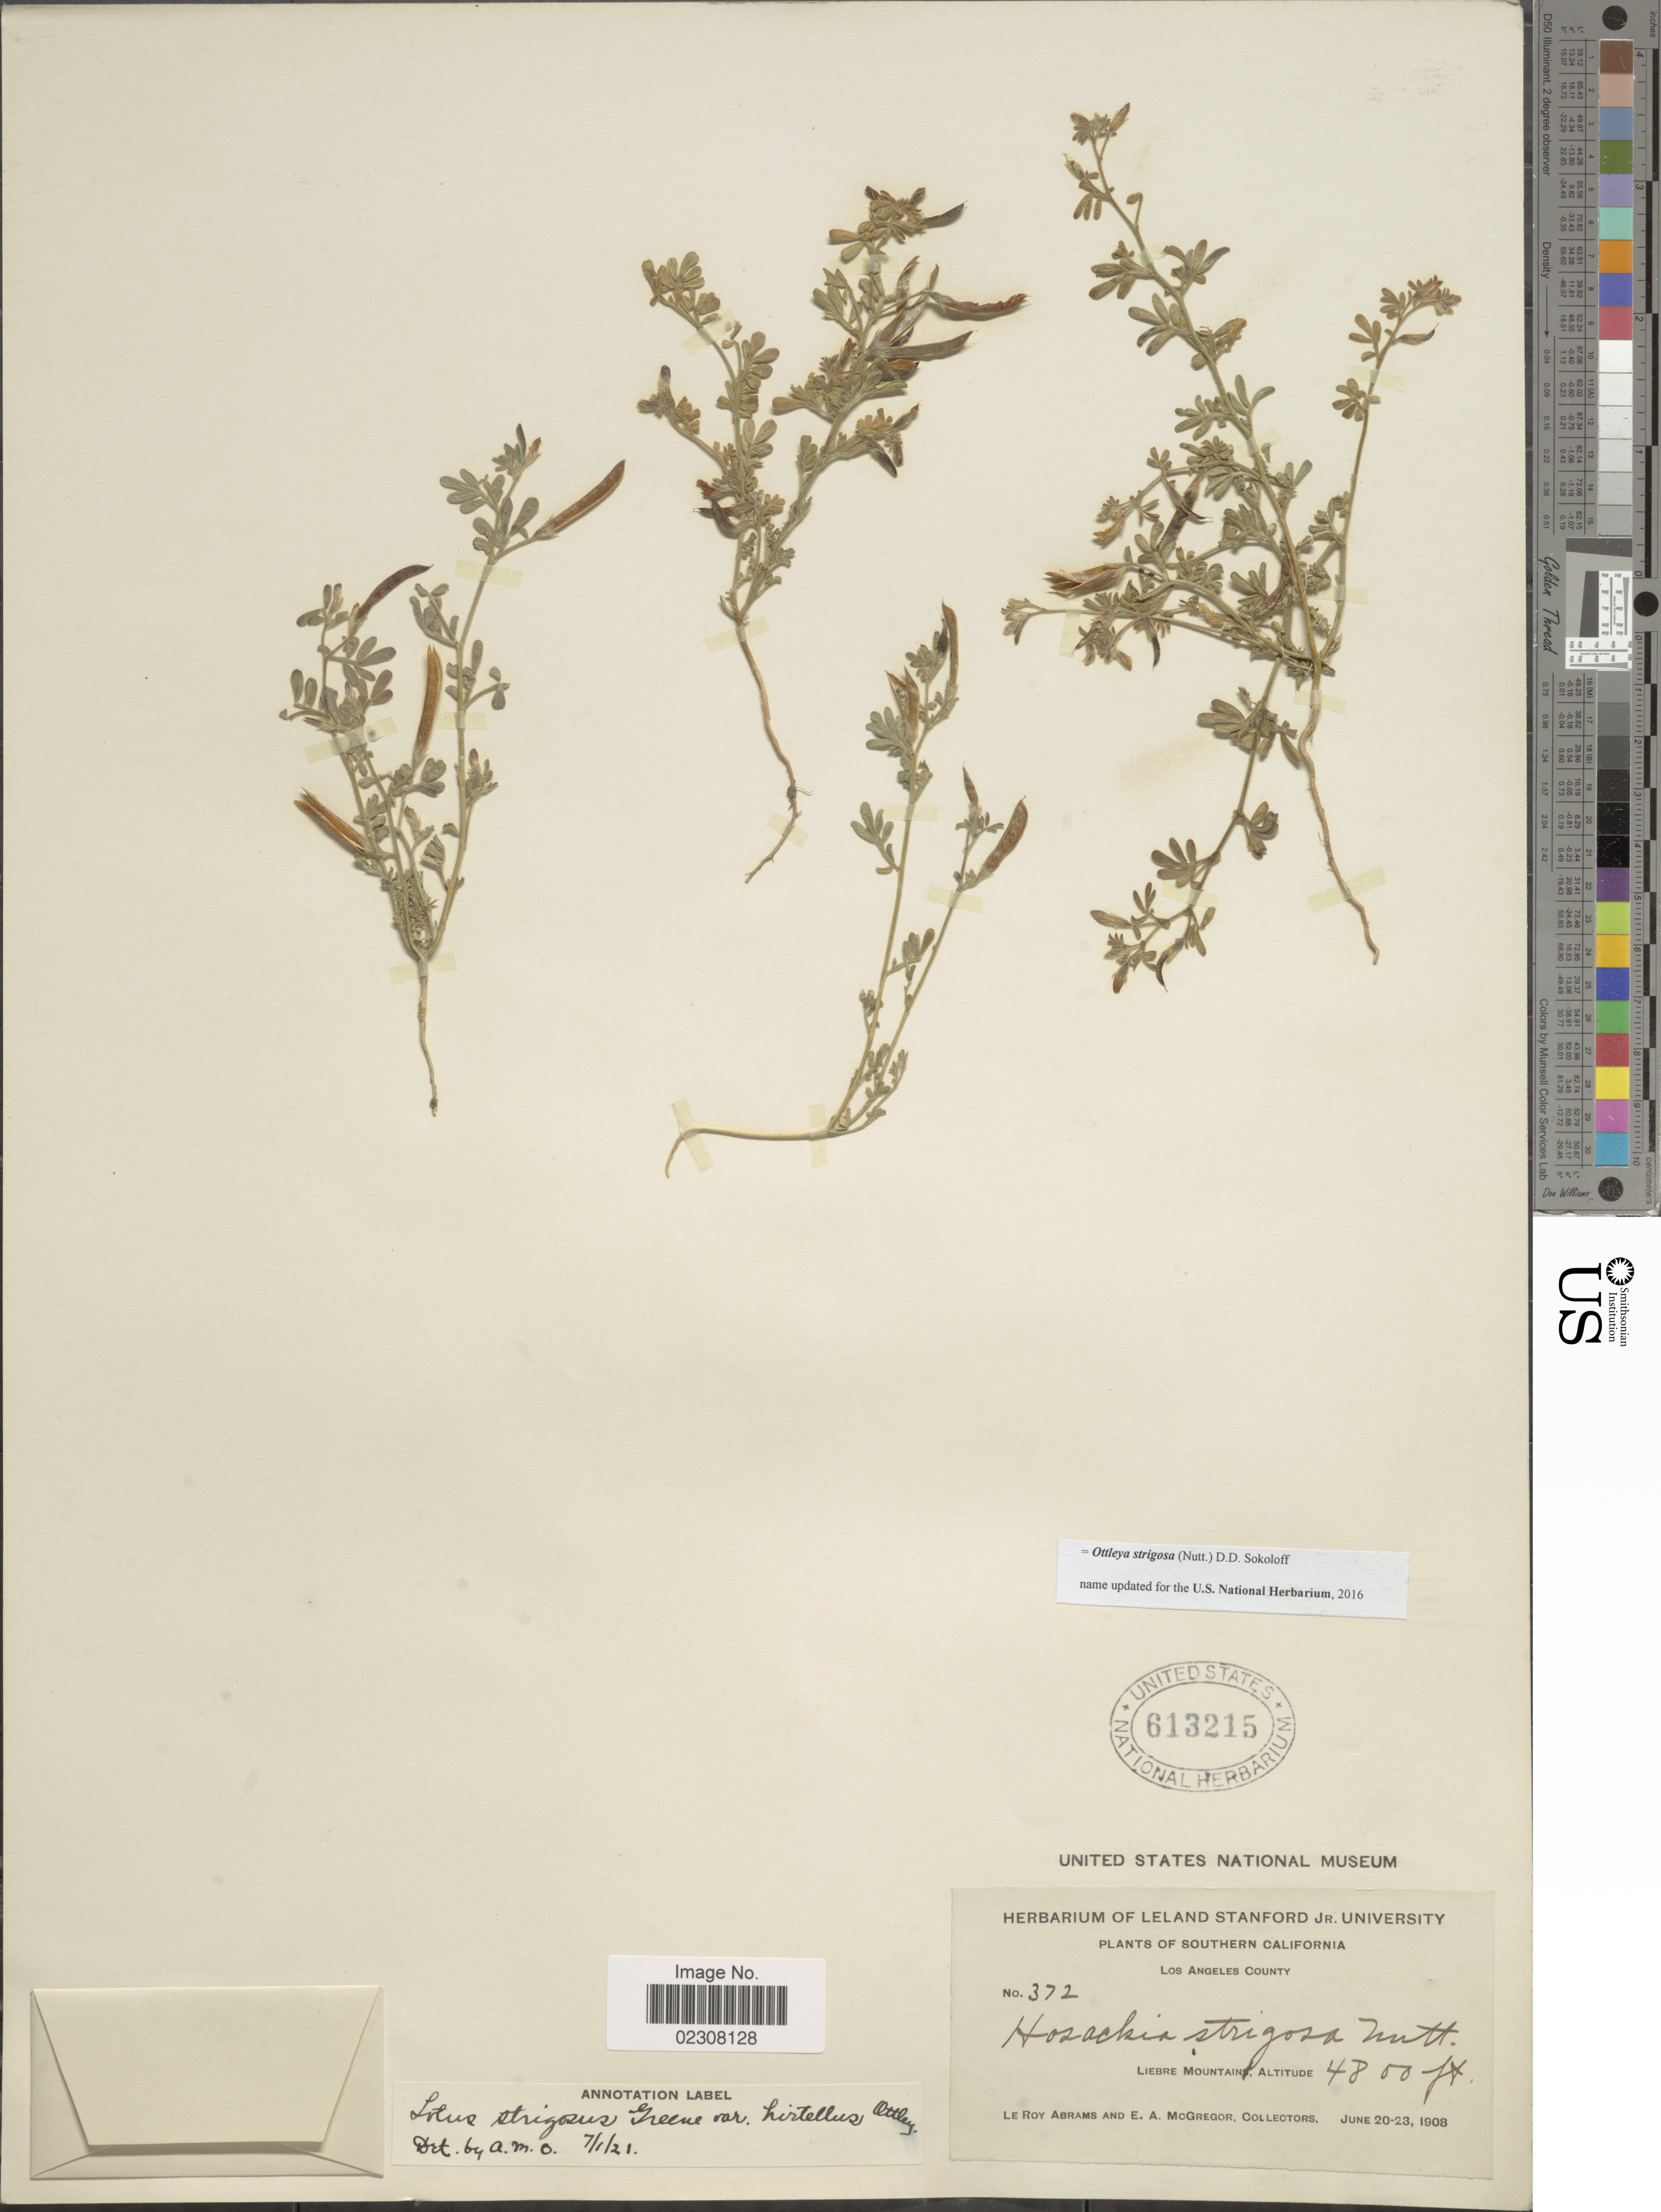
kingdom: Plantae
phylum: Tracheophyta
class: Magnoliopsida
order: Fabales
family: Fabaceae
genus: Ottleya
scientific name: Ottleya strigosa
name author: (Nutt.) D.D. Sokoloff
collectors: L. Abrams & E. A. McGregor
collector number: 372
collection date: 1908-06-20/1908-06-23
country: United States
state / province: California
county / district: Los Angeles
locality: Southern California, Los Angeles County, Liebre Mountains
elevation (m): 1463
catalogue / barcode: US 613215